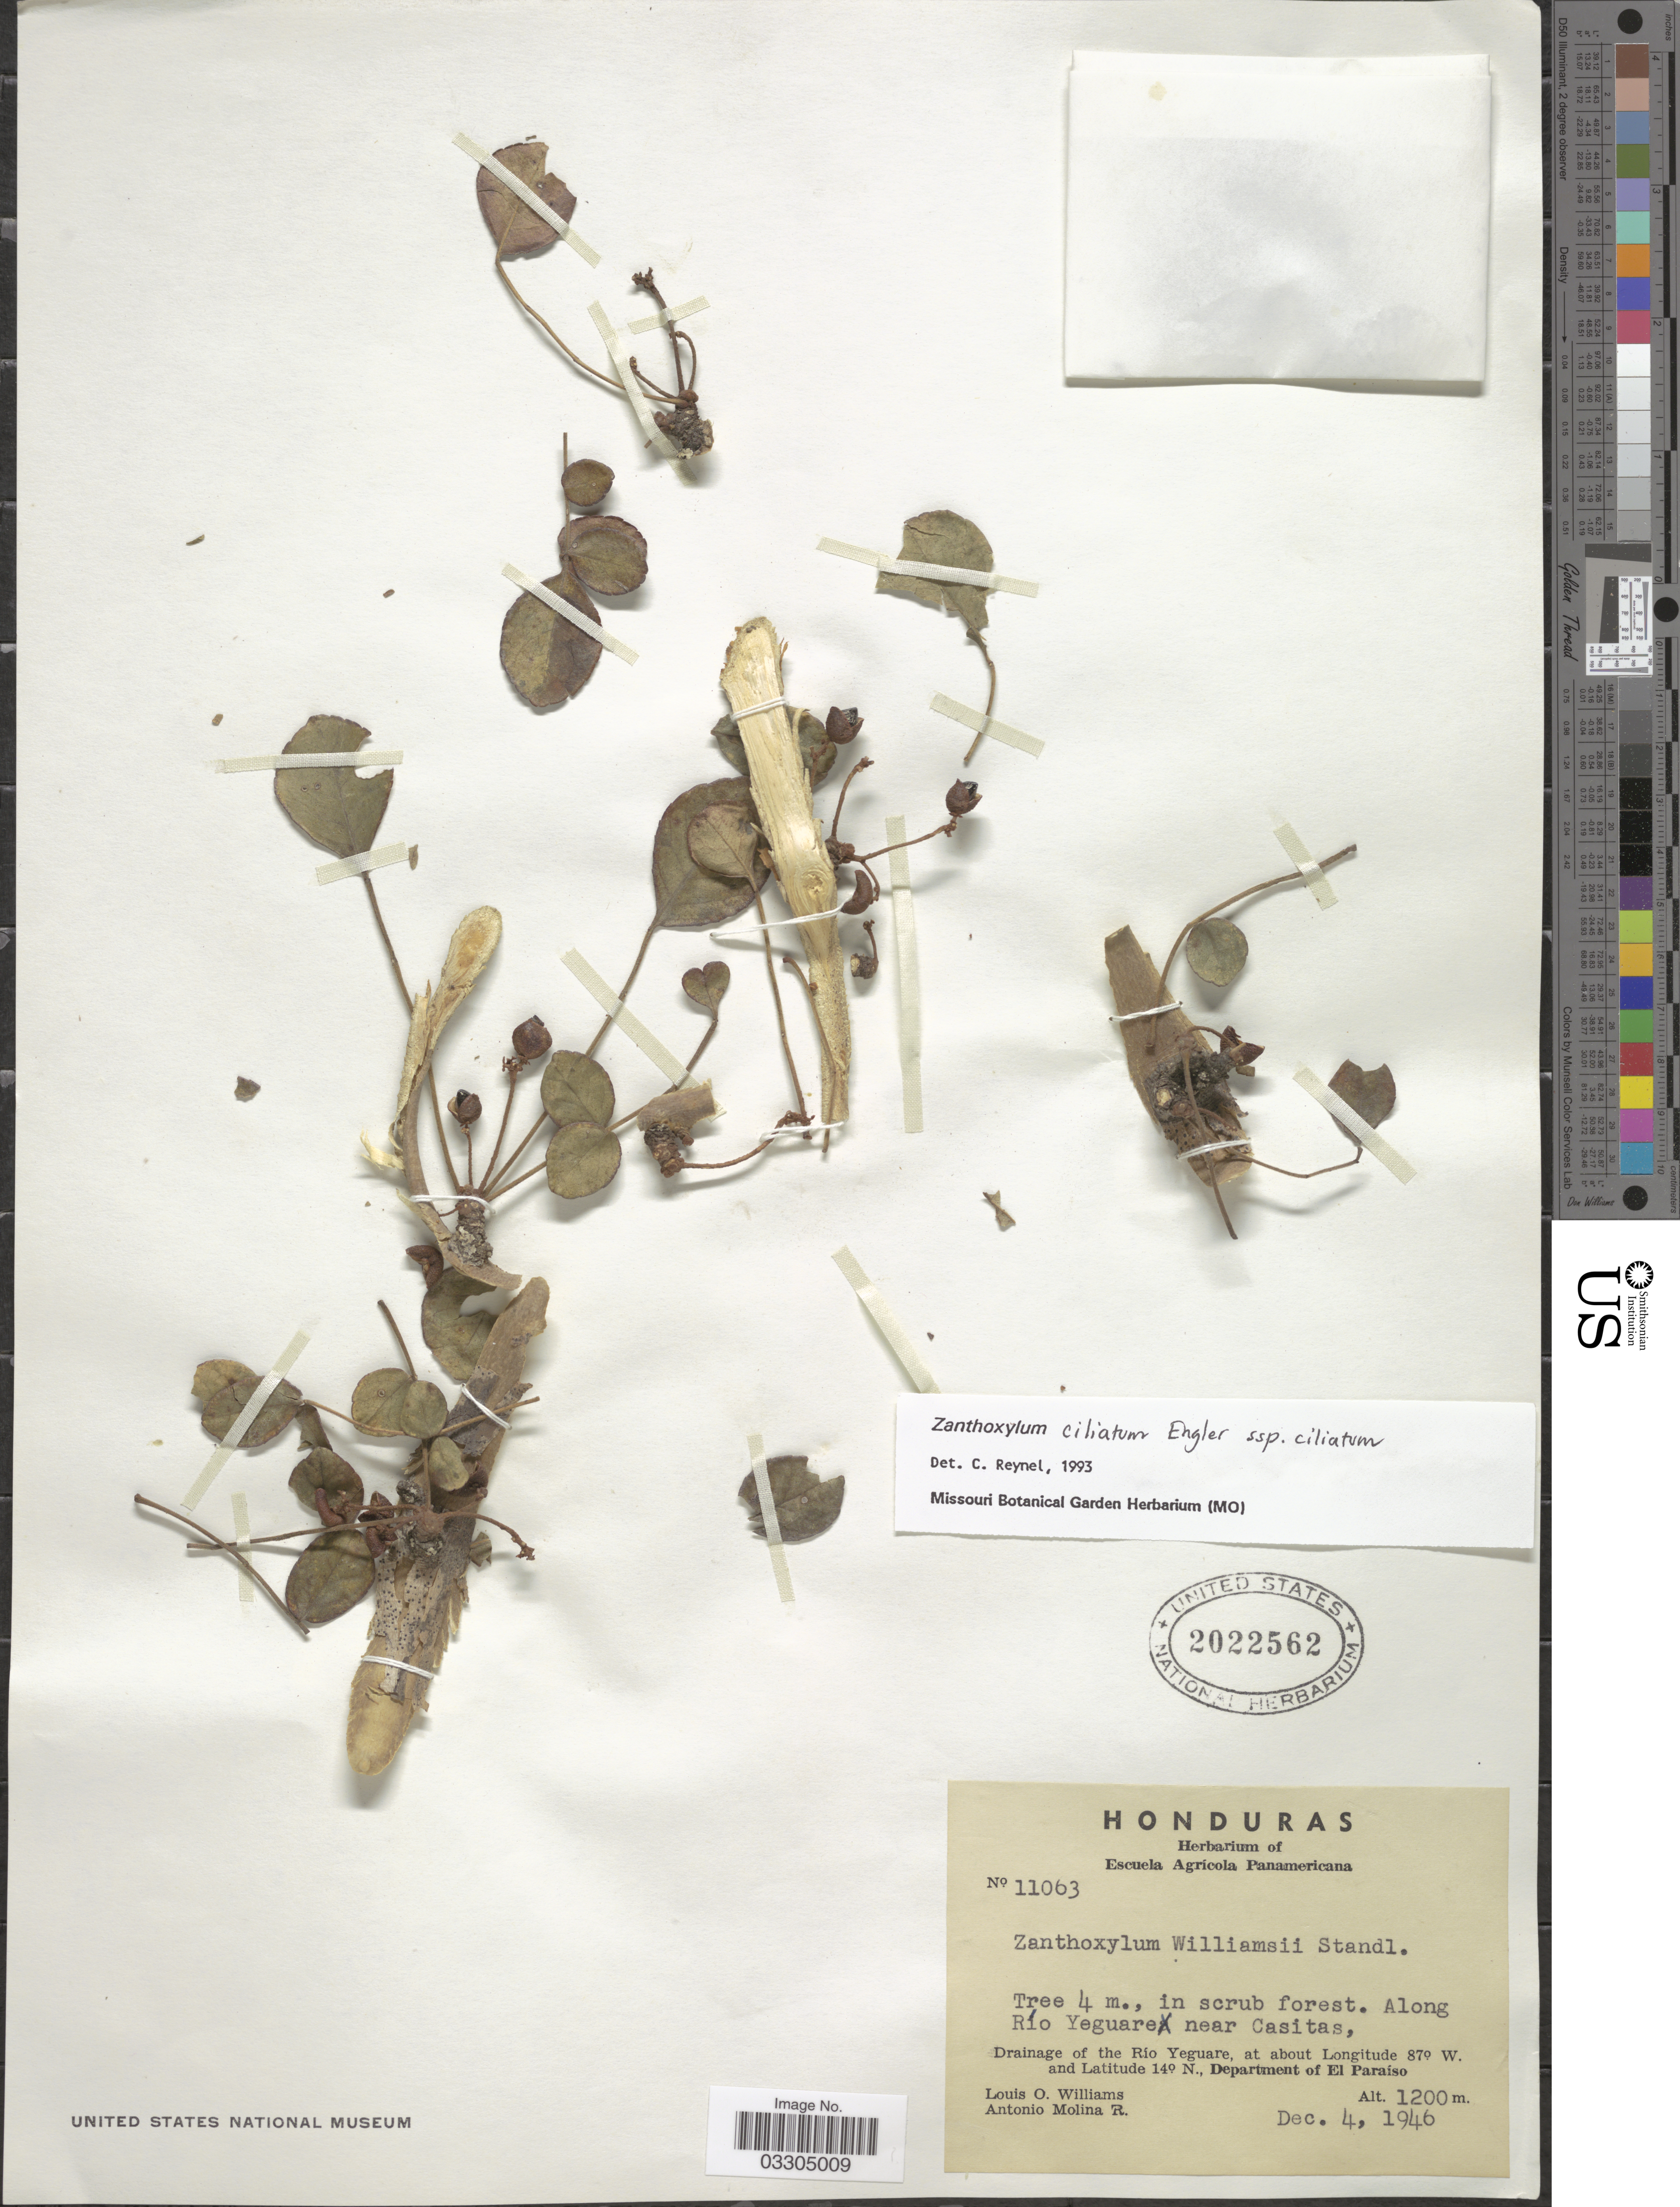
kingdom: Plantae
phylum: Tracheophyta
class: Magnoliopsida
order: Sapindales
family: Rutaceae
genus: Zanthoxylum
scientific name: Zanthoxylum ciliatum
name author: Engl.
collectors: L. O. Williams & A. Molina R.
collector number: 11063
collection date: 1946-12-04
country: Honduras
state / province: El Paraíso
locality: Along Río Yeguare near Casitas, Drainage of the Río Yeguare, Department of El Paraiso.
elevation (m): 1200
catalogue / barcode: US 2022562